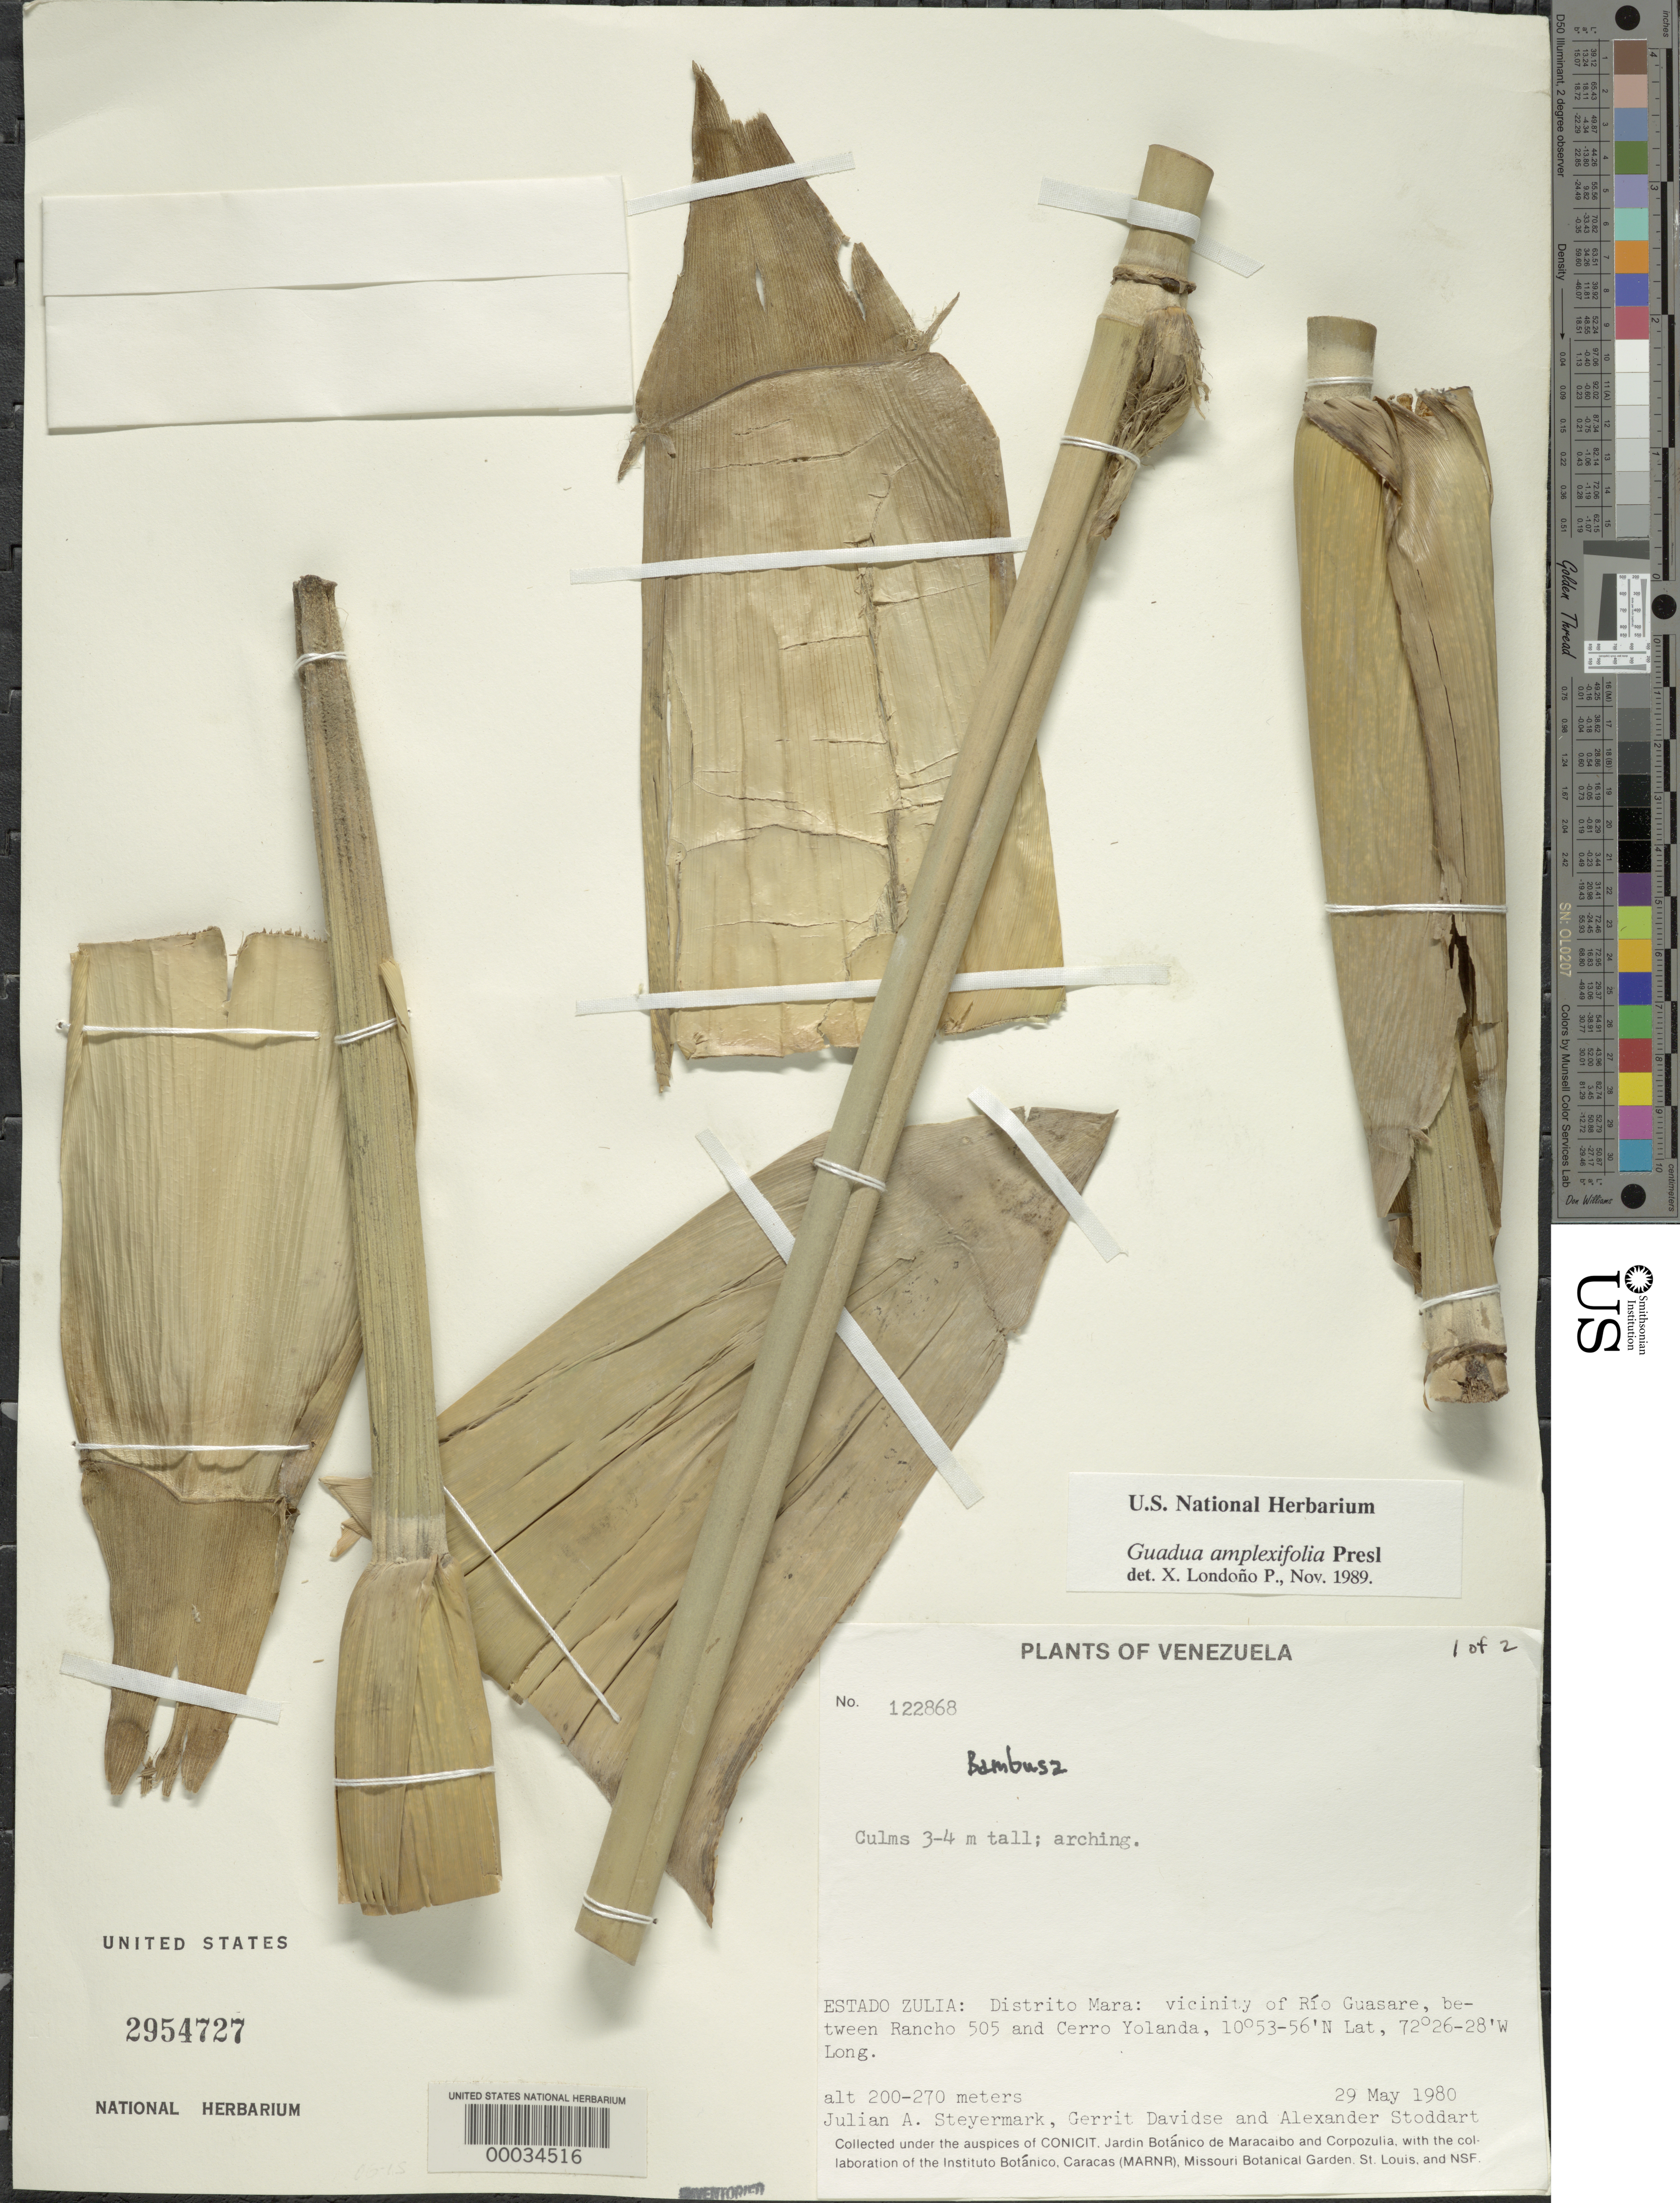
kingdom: Plantae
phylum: Tracheophyta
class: Liliopsida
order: Poales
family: Poaceae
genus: Guadua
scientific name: Guadua amplexifolia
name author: J. Presl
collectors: J. Steyermark, G. Davidse & A. Stoddart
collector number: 122868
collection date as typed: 29 May 1980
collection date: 1980-05-29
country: Venezuela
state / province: Zulia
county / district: Mara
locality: Vicinity of Rio Guarare, between Rancho 505 and Cerro Yolanda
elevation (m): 200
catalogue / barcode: US 2954727